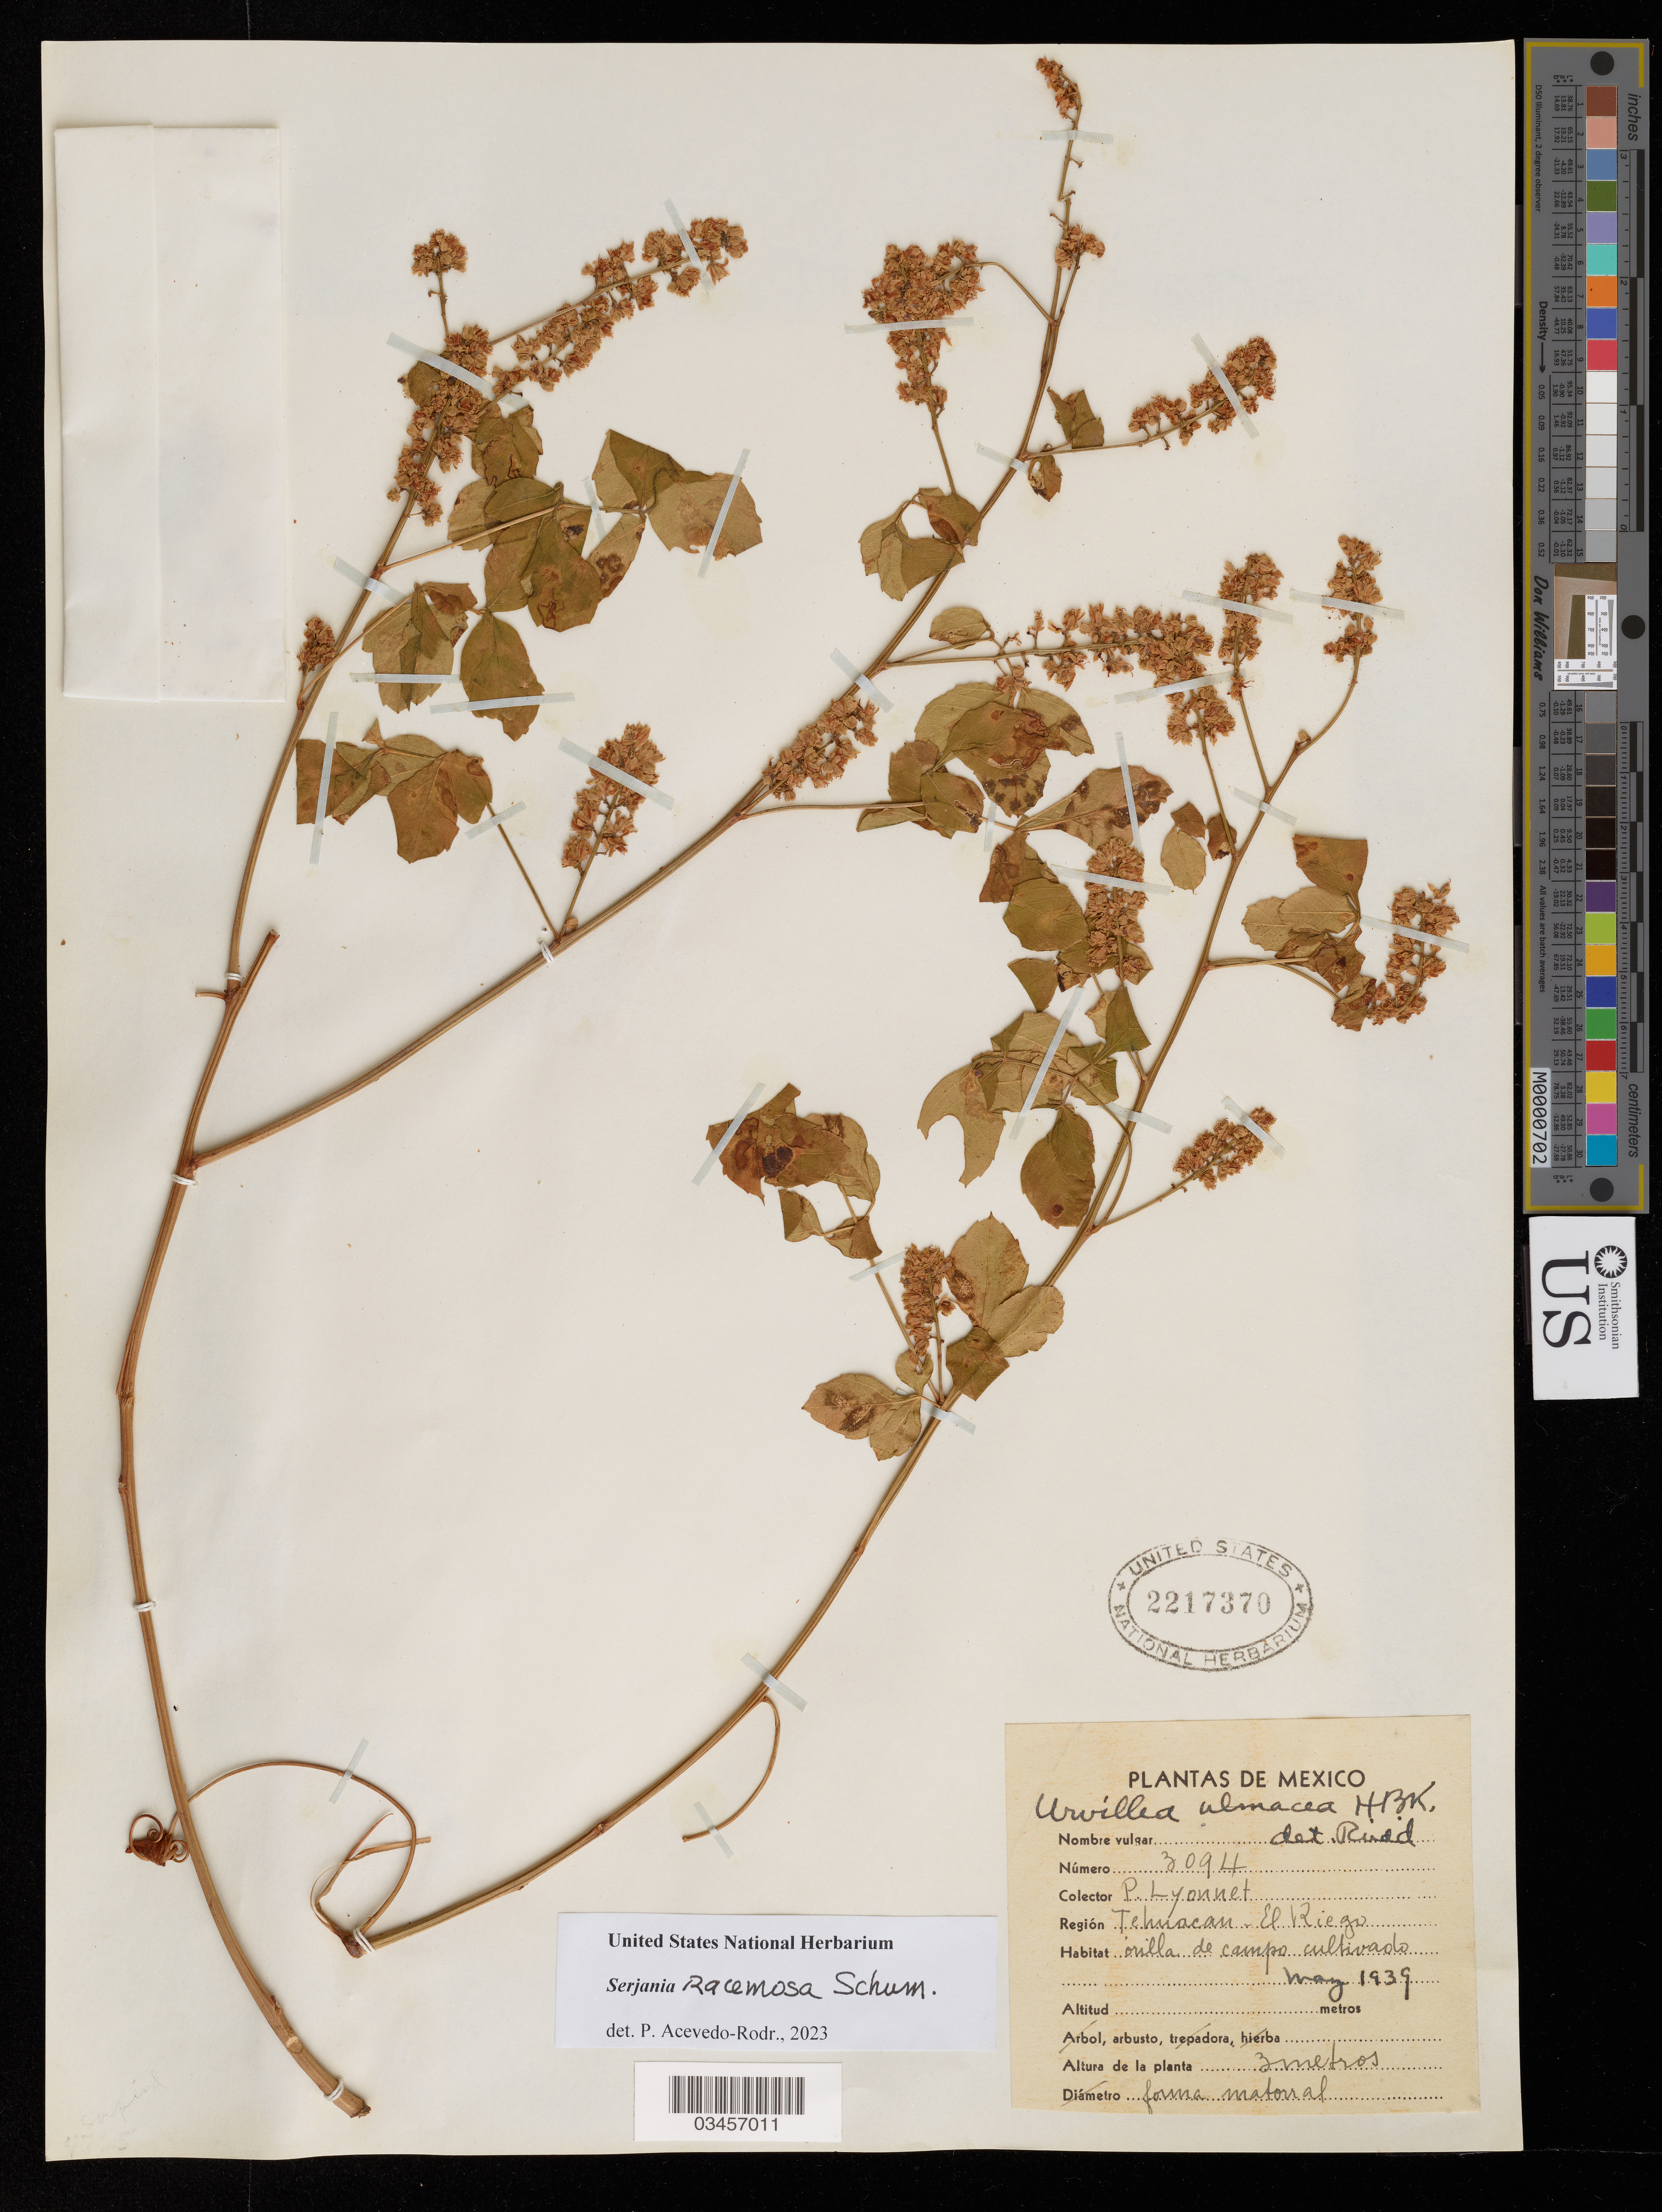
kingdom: Plantae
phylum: Tracheophyta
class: Magnoliopsida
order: Sapindales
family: Sapindaceae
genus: Serjania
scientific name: Serjania racemosa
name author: Schumach.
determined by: Acevedo-Rodriguez, P., (US), Smithsonian Institution - National Museum of Natural History (UNITED STATES)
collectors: P. Lyonnet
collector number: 3094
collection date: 1939-05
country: Mexico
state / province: Puebla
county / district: Tehuacán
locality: El Riego.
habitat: Orilla de campo cultivado.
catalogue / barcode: US 2217370